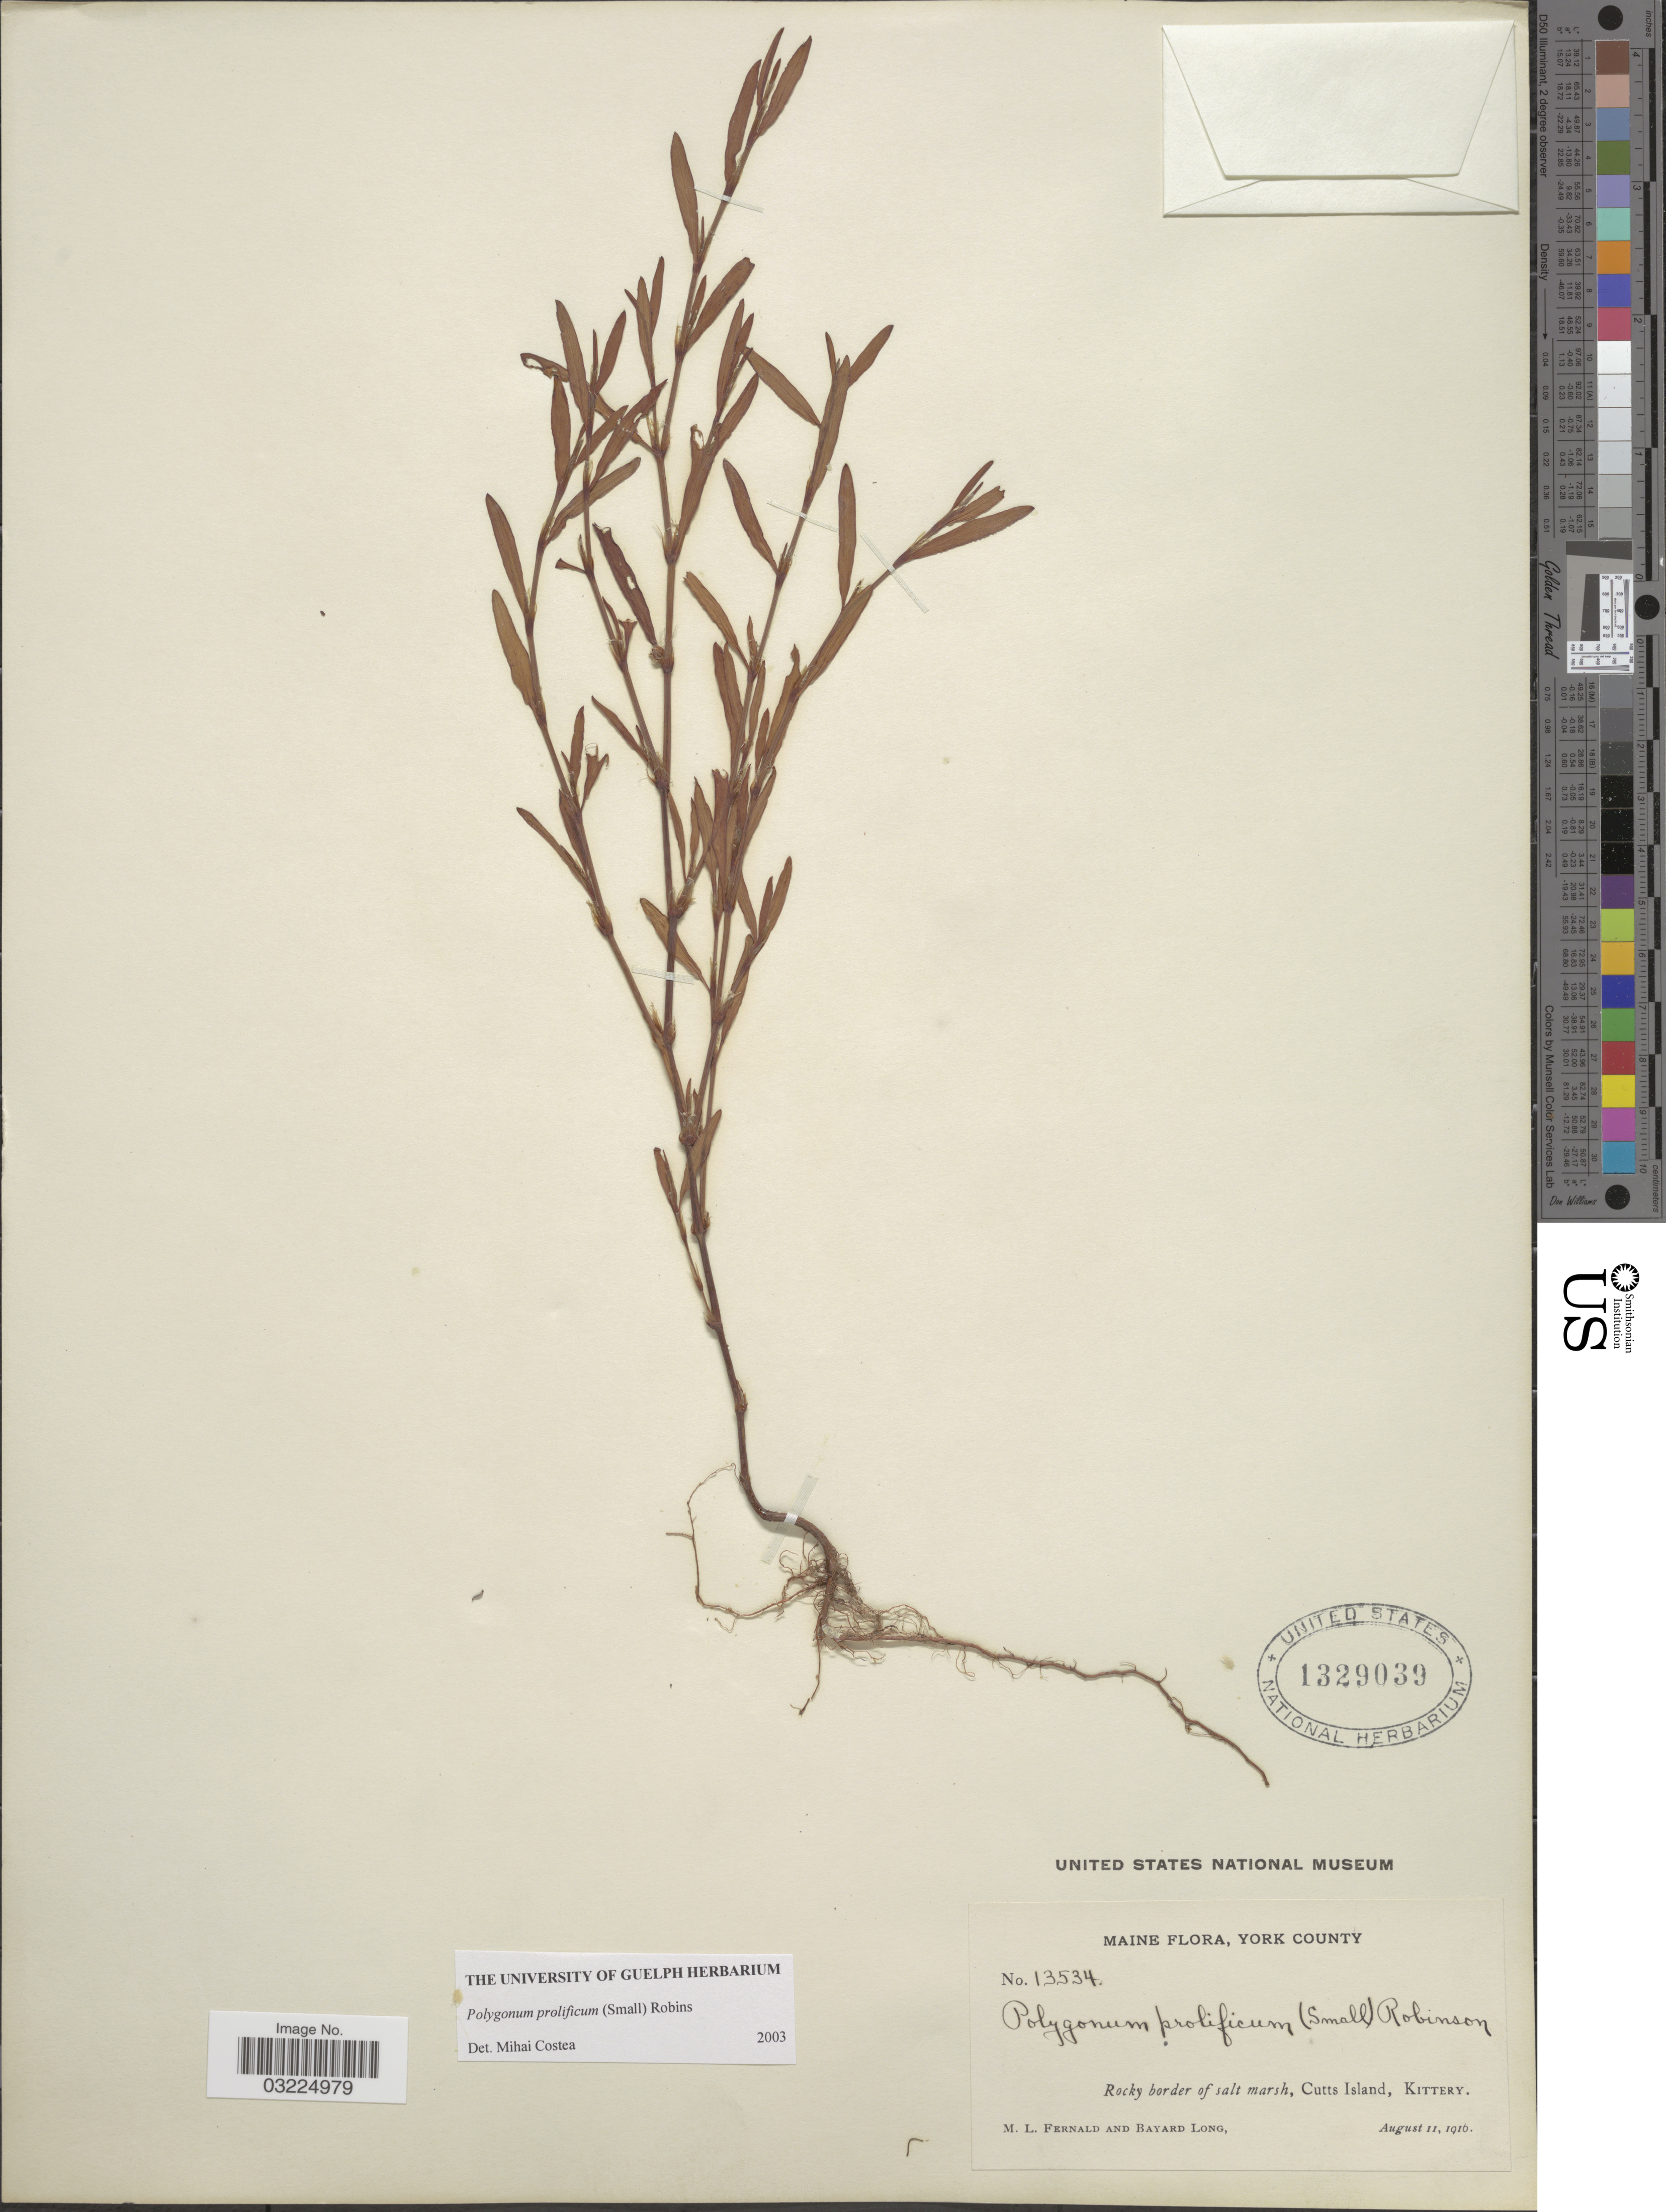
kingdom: Plantae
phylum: Tracheophyta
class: Magnoliopsida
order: Caryophyllales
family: Polygonaceae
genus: Polygonum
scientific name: Polygonum prolificum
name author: (Small) B.L. Rob.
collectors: M. L. Fernald & B. Long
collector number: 13534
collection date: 1916-08-11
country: United States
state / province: Maine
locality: York County. Rocky border of salt marsh, Cutts Island, Kittery.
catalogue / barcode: US 1329039